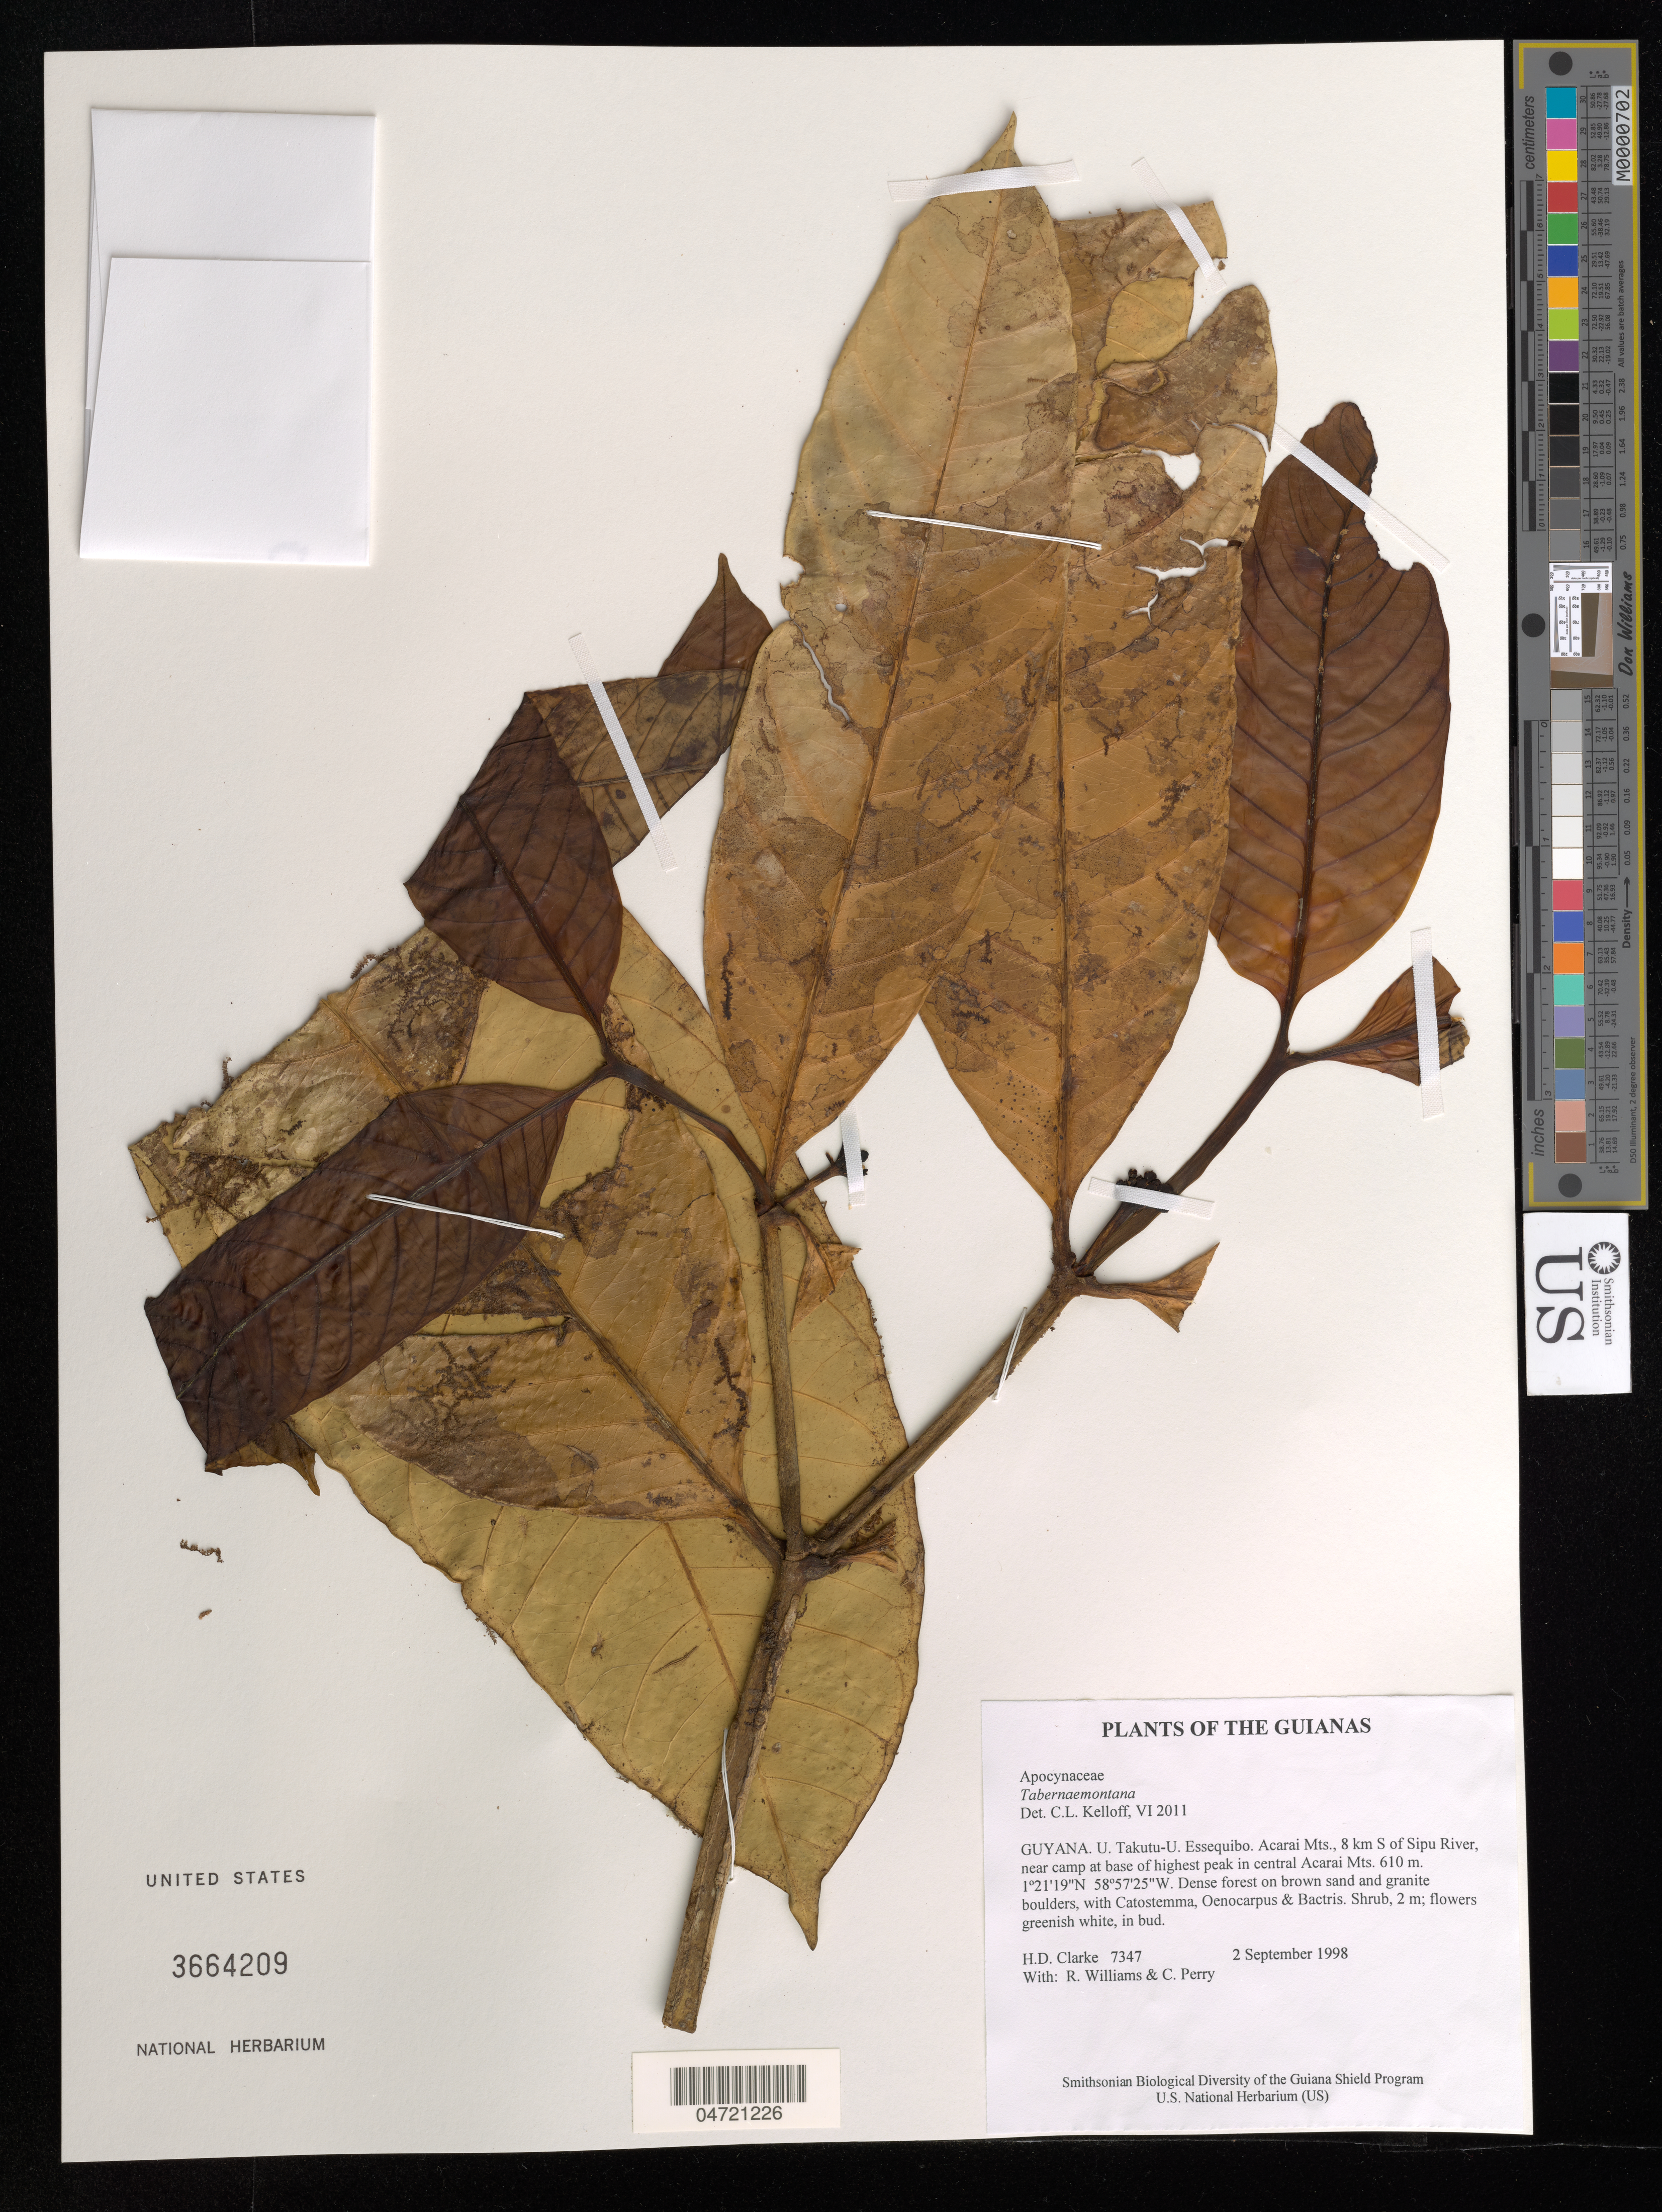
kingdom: Plantae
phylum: Tracheophyta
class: Magnoliopsida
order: Gentianales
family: Apocynaceae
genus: Tabernaemontana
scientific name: Tabernaemontana sp.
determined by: Kelloff, Carol L., (US), Smithsonian Institution - National Museum of Natural History (UNITED STATES)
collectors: H. D. Clarke, R. Williams & C. Perry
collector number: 7347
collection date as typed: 2 September 1998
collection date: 1998-09-02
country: Guyana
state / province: U. Takutu-U. Essequibo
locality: Acarai Mts., 8 km S of Sipu River, near camp at base of highest peak in central Acarai Mts.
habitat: Dense forest on brown sand and granite boulders, with Catostemma, Oenocarpus & Bactris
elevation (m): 610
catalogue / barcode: US 3664209